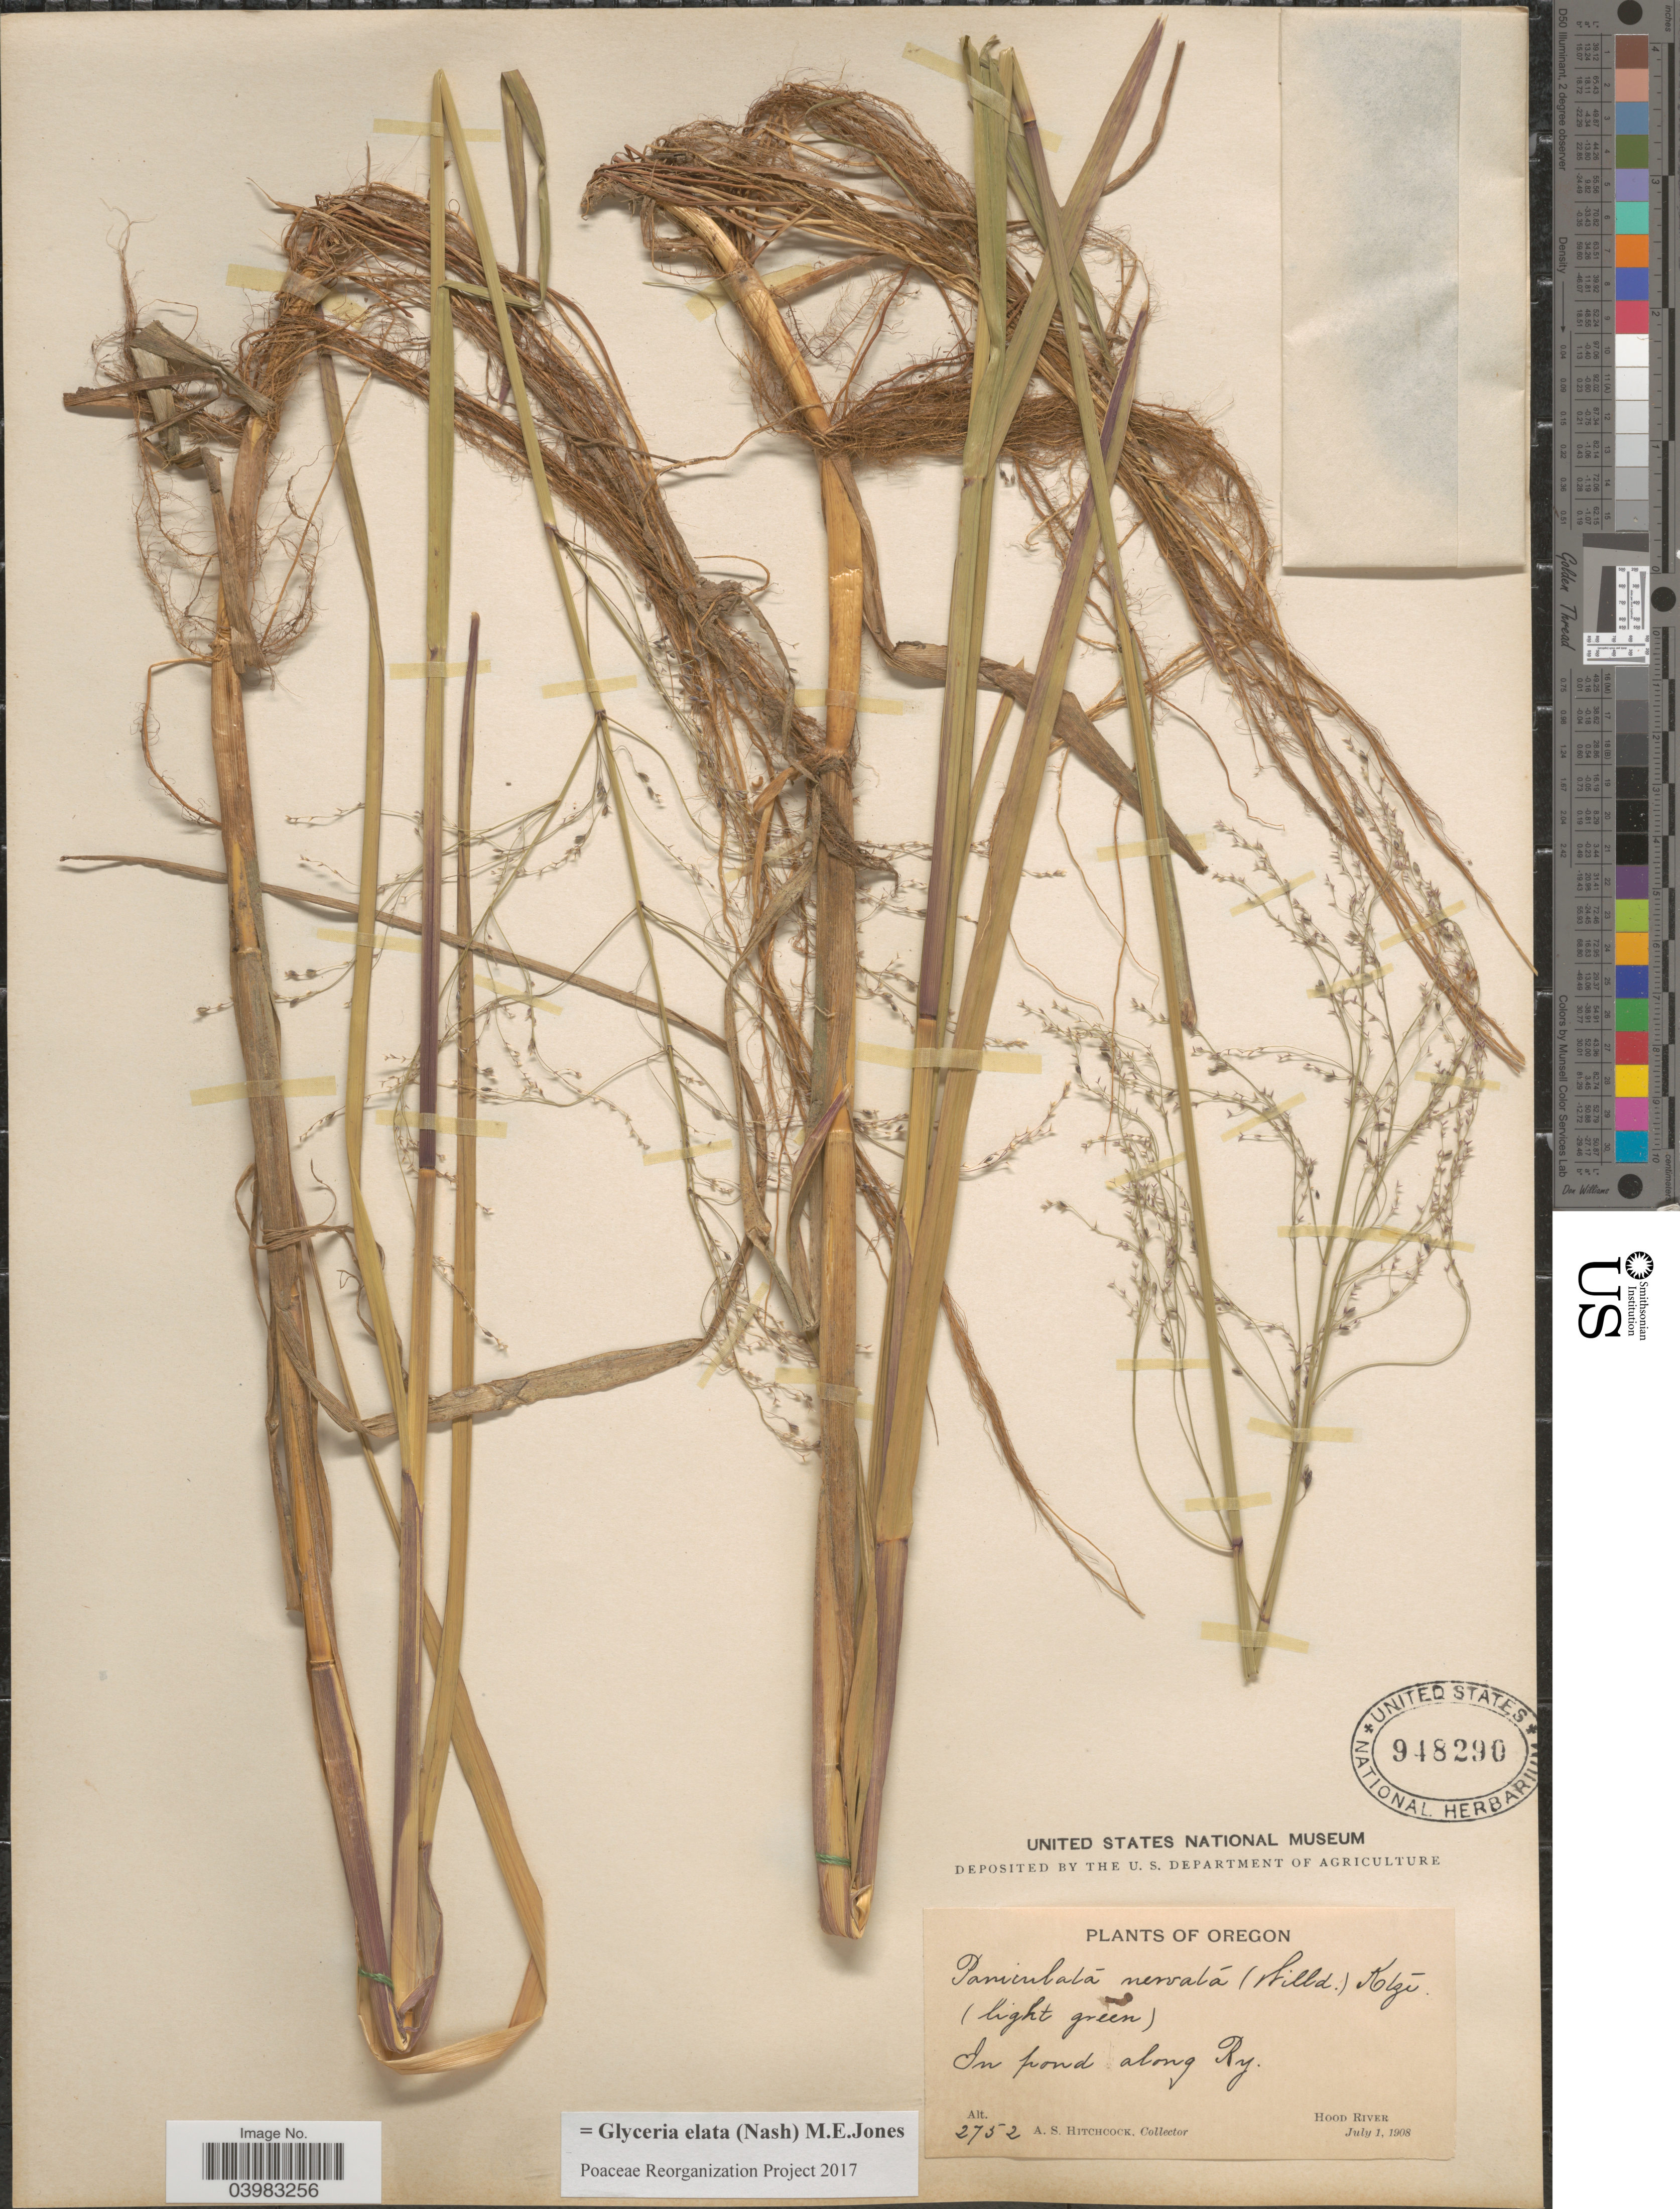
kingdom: Plantae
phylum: Tracheophyta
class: Liliopsida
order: Poales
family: Poaceae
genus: Glyceria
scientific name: Glyceria elata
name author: (Nash) M.E. Jones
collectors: A. S. Hitchcock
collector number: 2752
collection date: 1908-07-01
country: United States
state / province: Oregon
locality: In pond along Ry. Hood River.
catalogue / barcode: US 948290